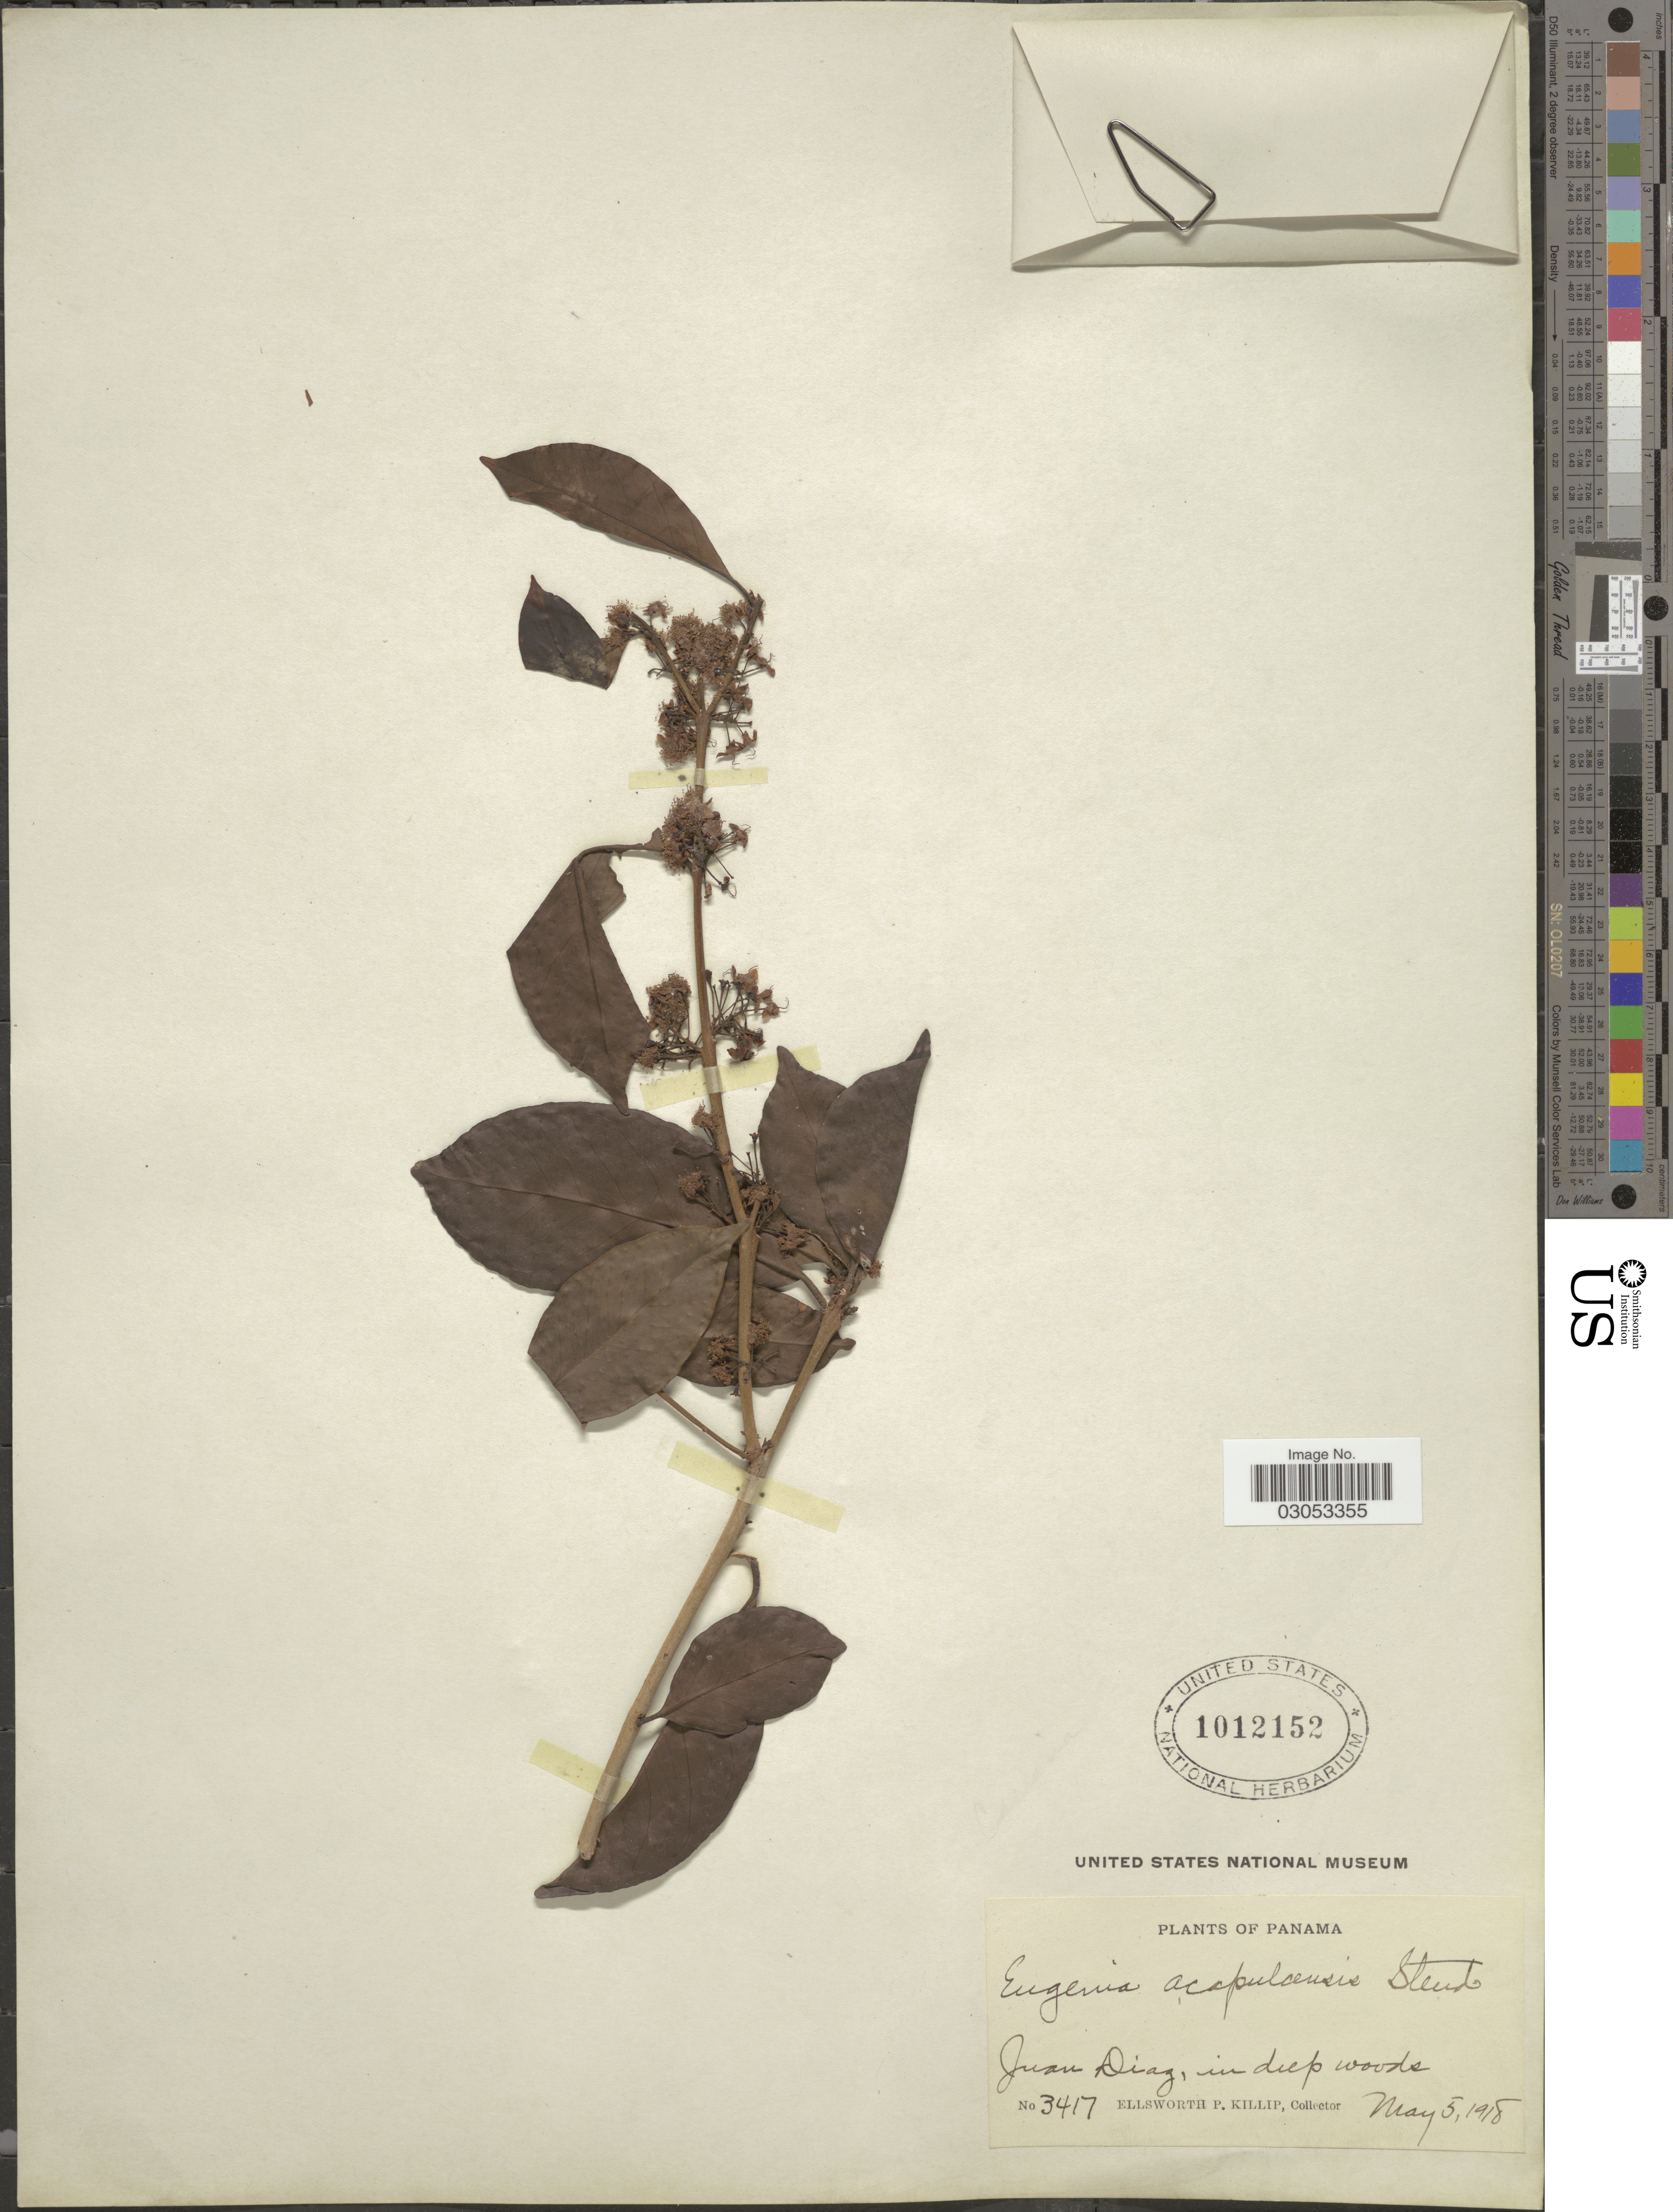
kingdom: Plantae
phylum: Tracheophyta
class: Magnoliopsida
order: Myrtales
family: Myrtaceae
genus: Eugenia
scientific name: Eugenia acapulcensis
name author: Steud.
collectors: E. P. Killip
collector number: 3417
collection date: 1918-05-05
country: Panama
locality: Juan Diaz, in deep woods.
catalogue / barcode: US 1012152